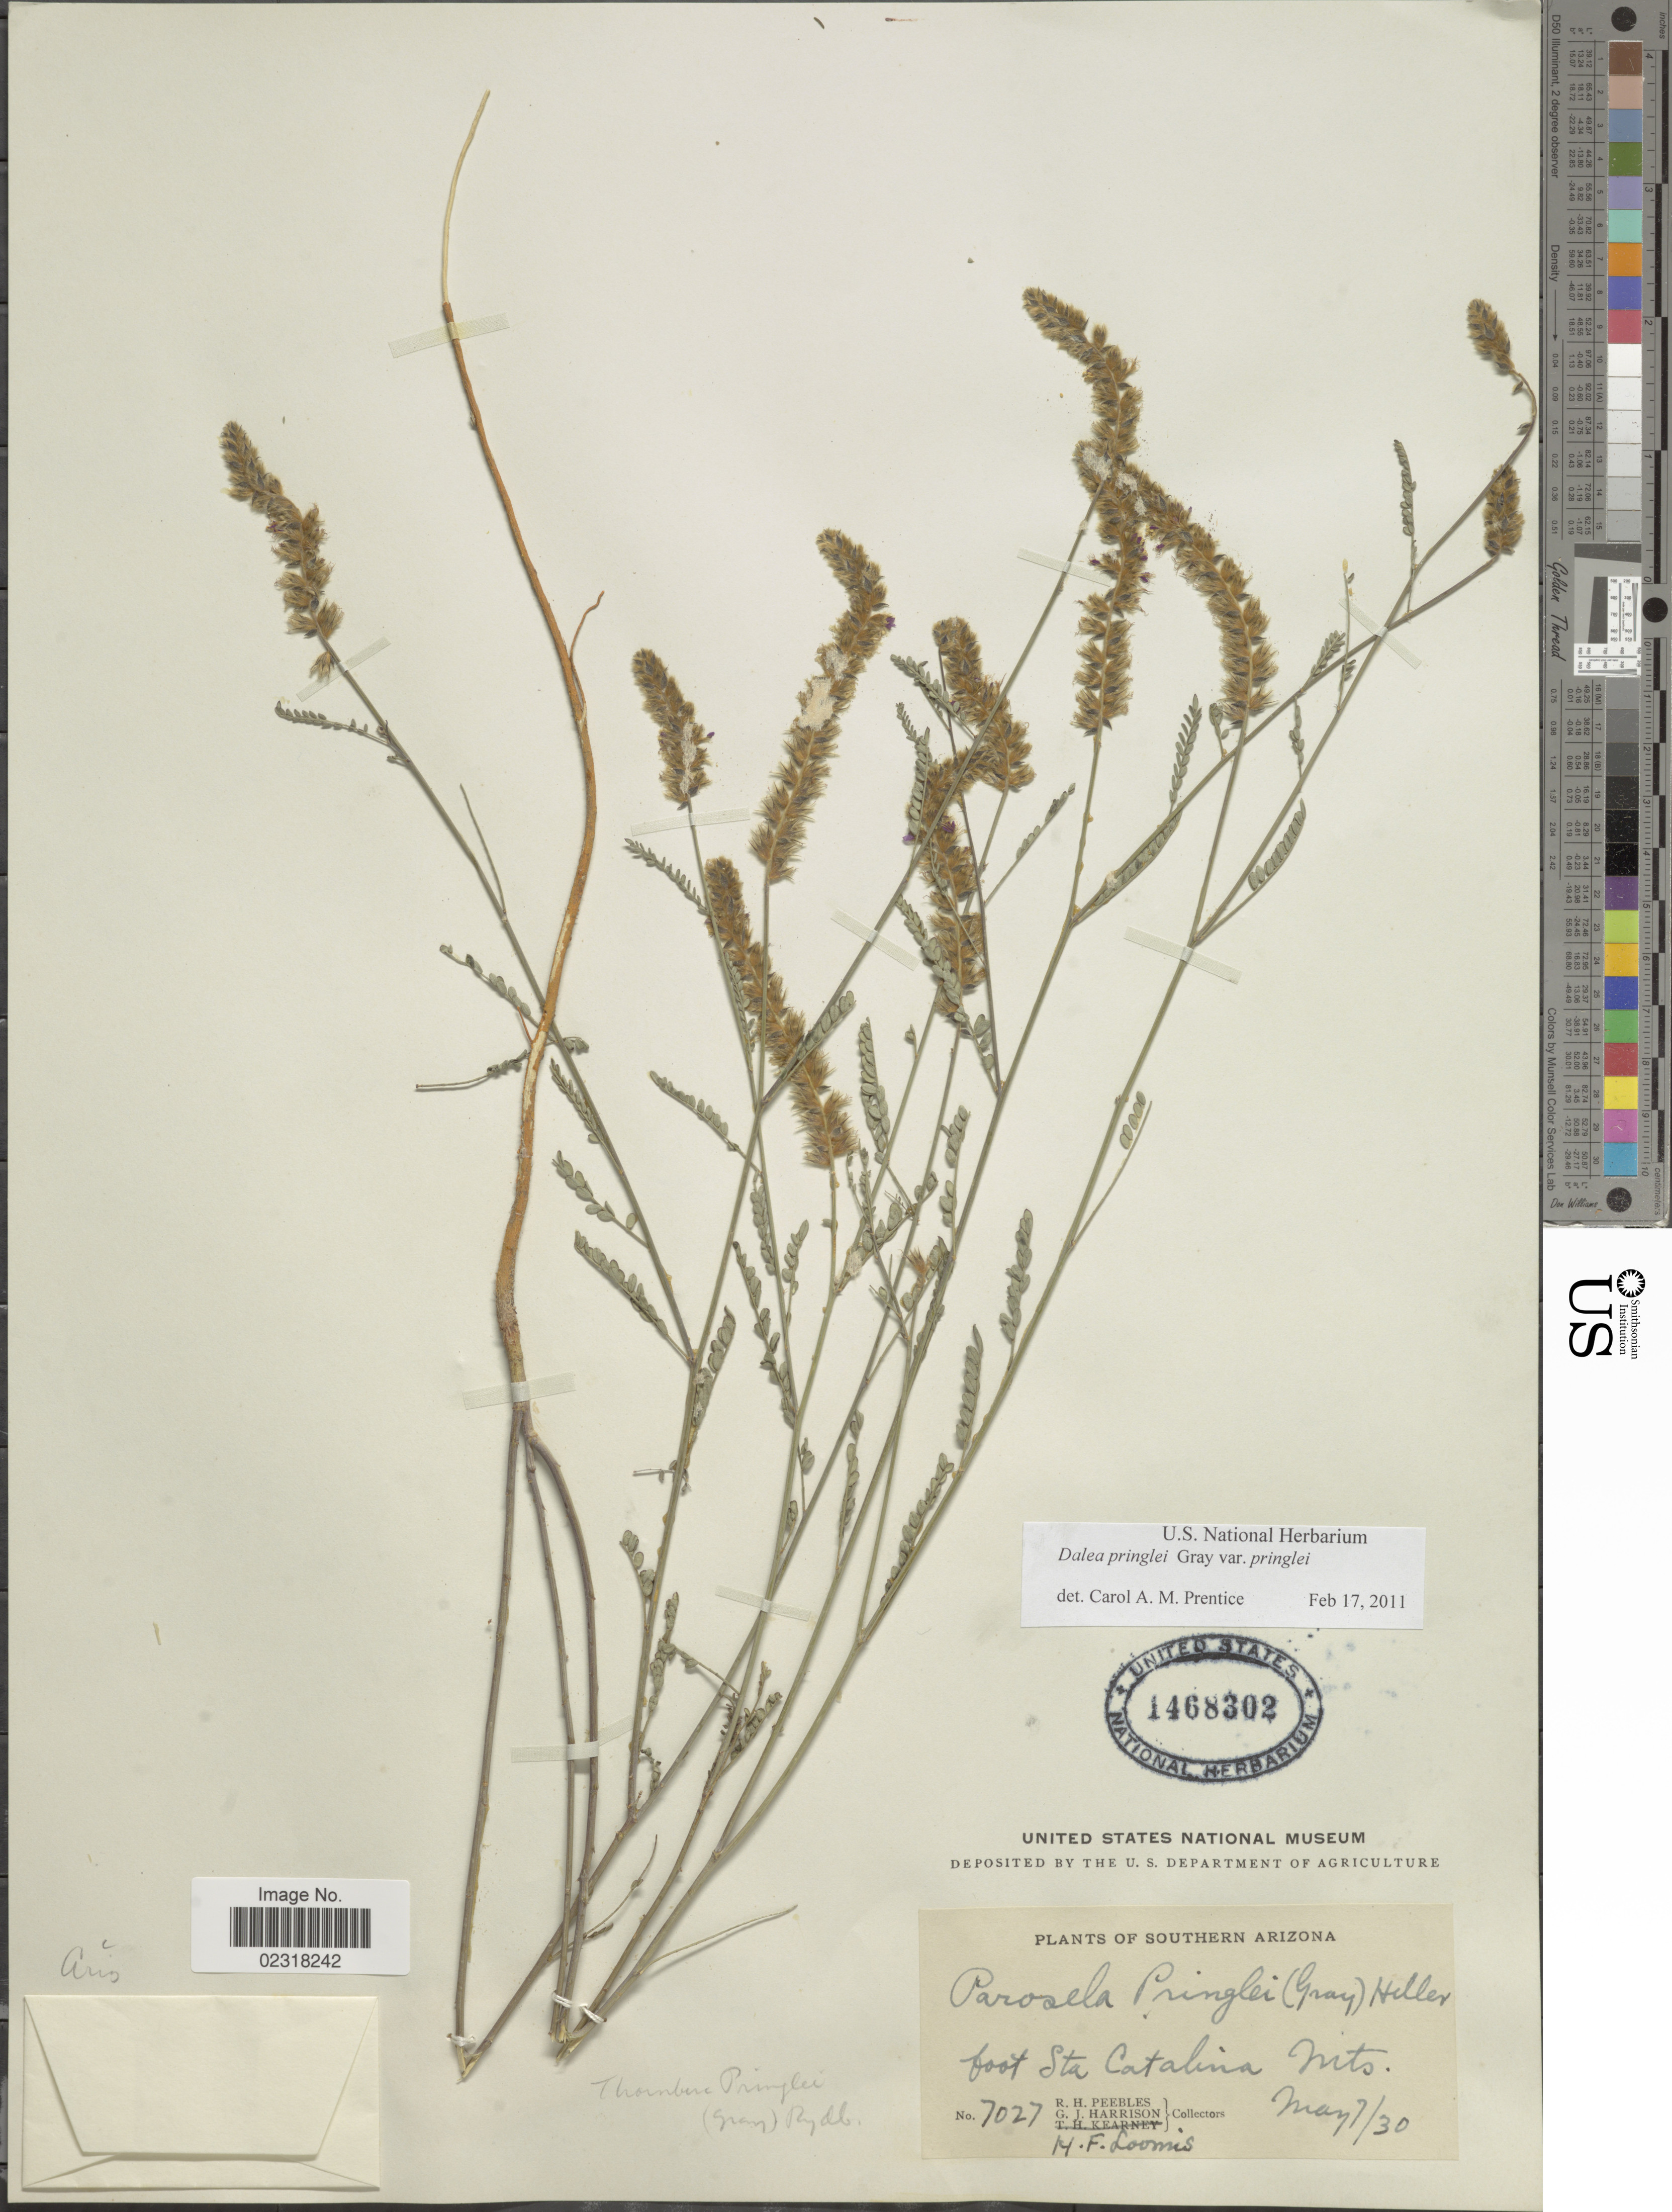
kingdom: Plantae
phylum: Tracheophyta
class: Magnoliopsida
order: Fabales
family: Fabaceae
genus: Dalea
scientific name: Dalea pringlei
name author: A. Gray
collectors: R. H. Peebles, G. J. Harrison & H. F. Loomis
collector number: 7027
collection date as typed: Transcribed d/m/y: 7/5/30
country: United States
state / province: Arizona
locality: Southern Arizona, foot Sta Catalina Mts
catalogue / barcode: US 1468302